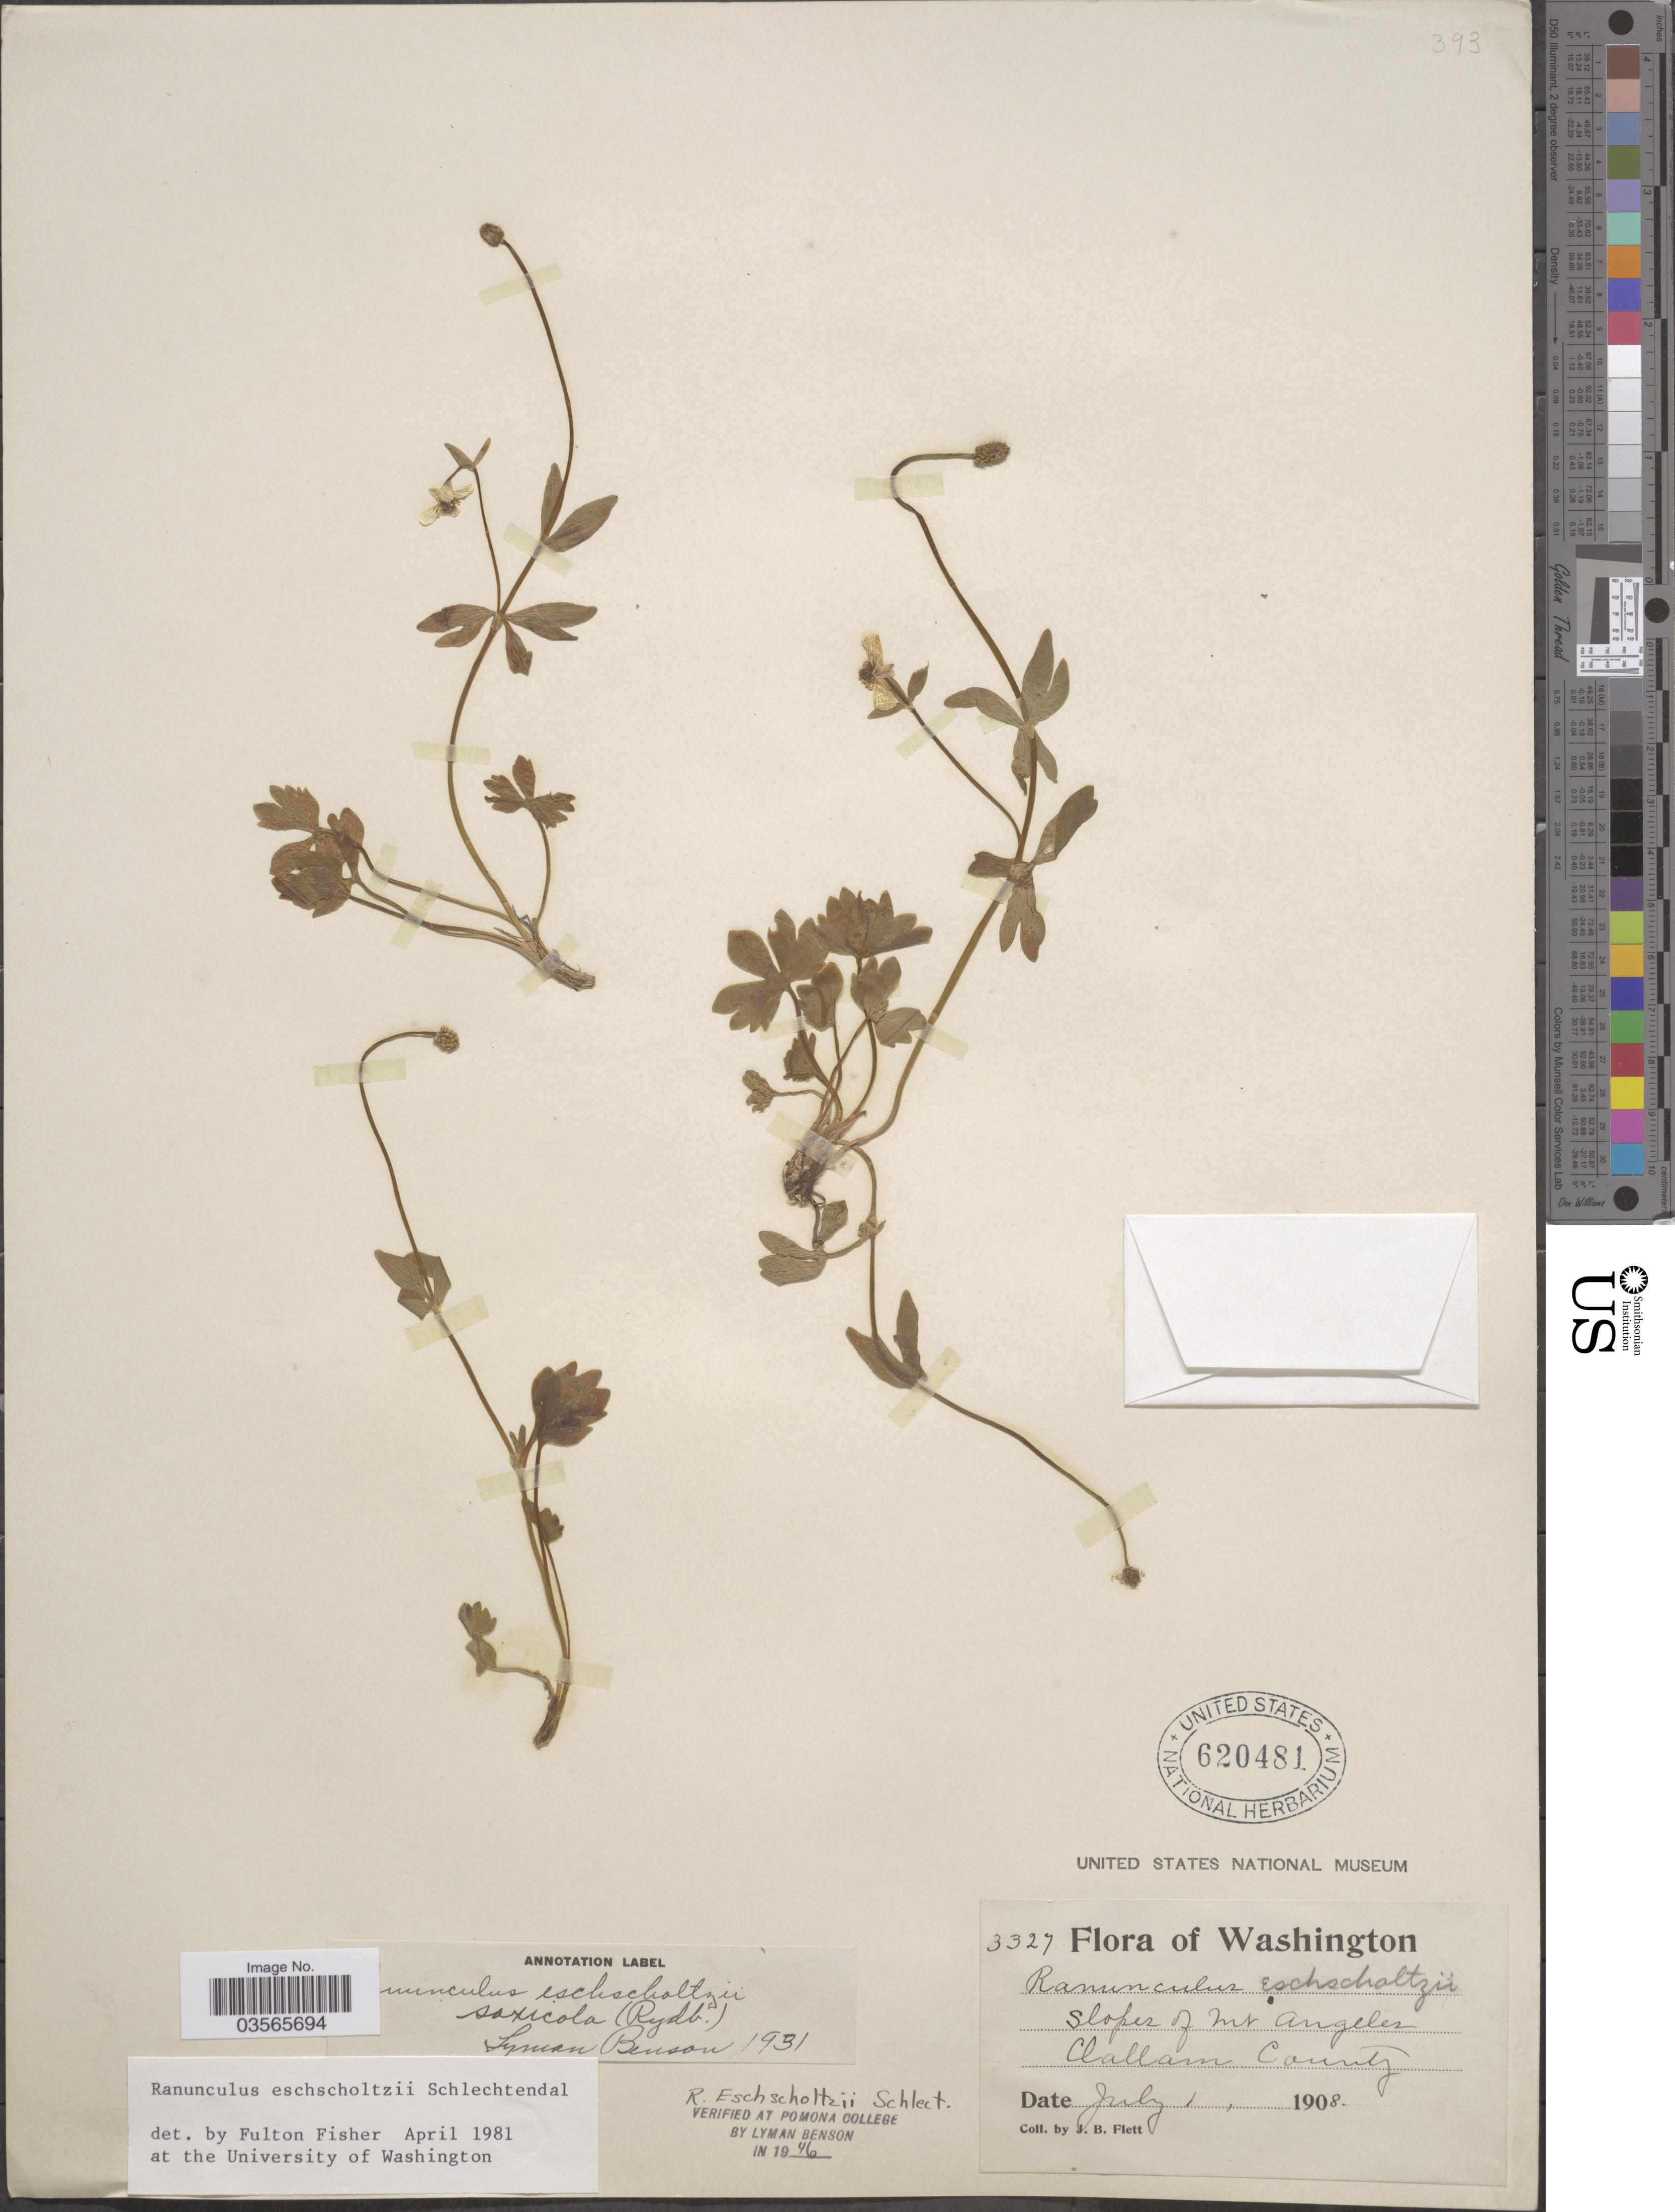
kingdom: Plantae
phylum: Tracheophyta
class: Magnoliopsida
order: Ranunculales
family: Ranunculaceae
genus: Ranunculus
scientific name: Ranunculus eschscholtzii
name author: Schltdl.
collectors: J. Flett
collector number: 3327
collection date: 1908-07-01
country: United States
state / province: Washington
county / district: Clallam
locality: Slopes of Mt. Angeles Clallam County.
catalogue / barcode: US 620481